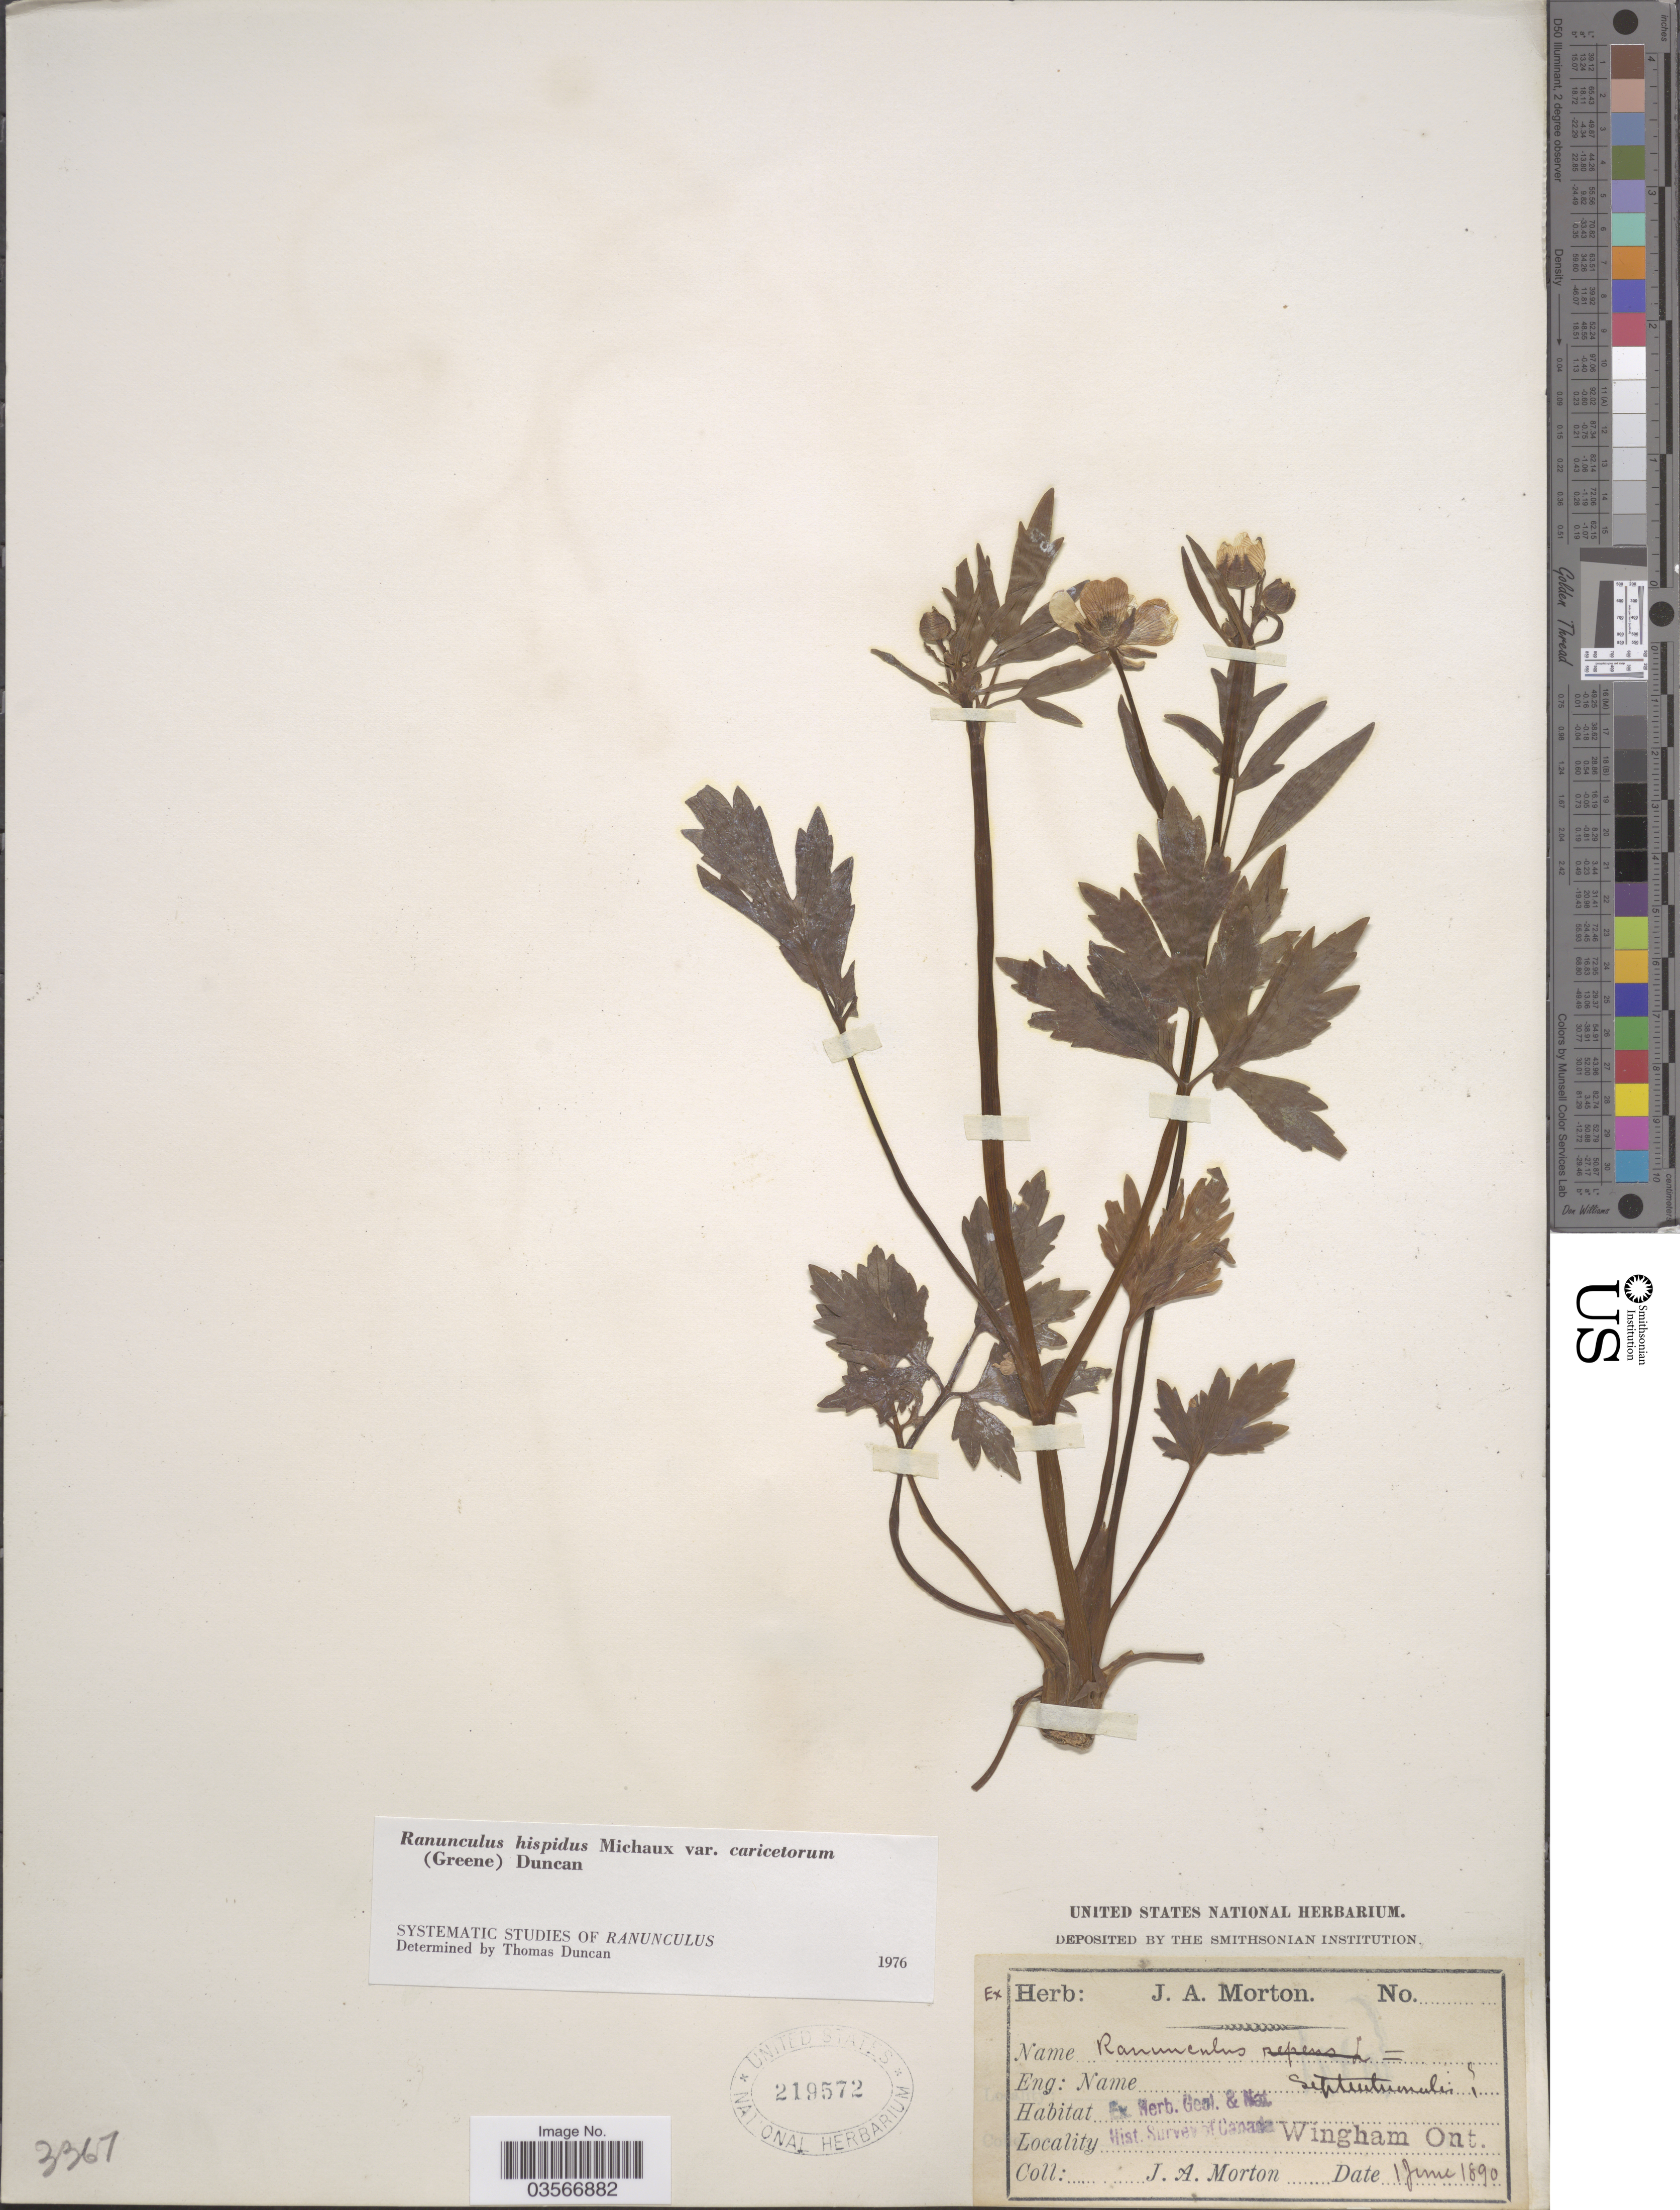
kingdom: Plantae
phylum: Tracheophyta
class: Magnoliopsida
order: Ranunculales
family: Ranunculaceae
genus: Ranunculus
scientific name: Ranunculus hispidus var. caricetorum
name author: Michx.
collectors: J. A. Morton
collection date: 1890-06-01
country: Canada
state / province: Ontario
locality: Wingham.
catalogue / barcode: US 219572